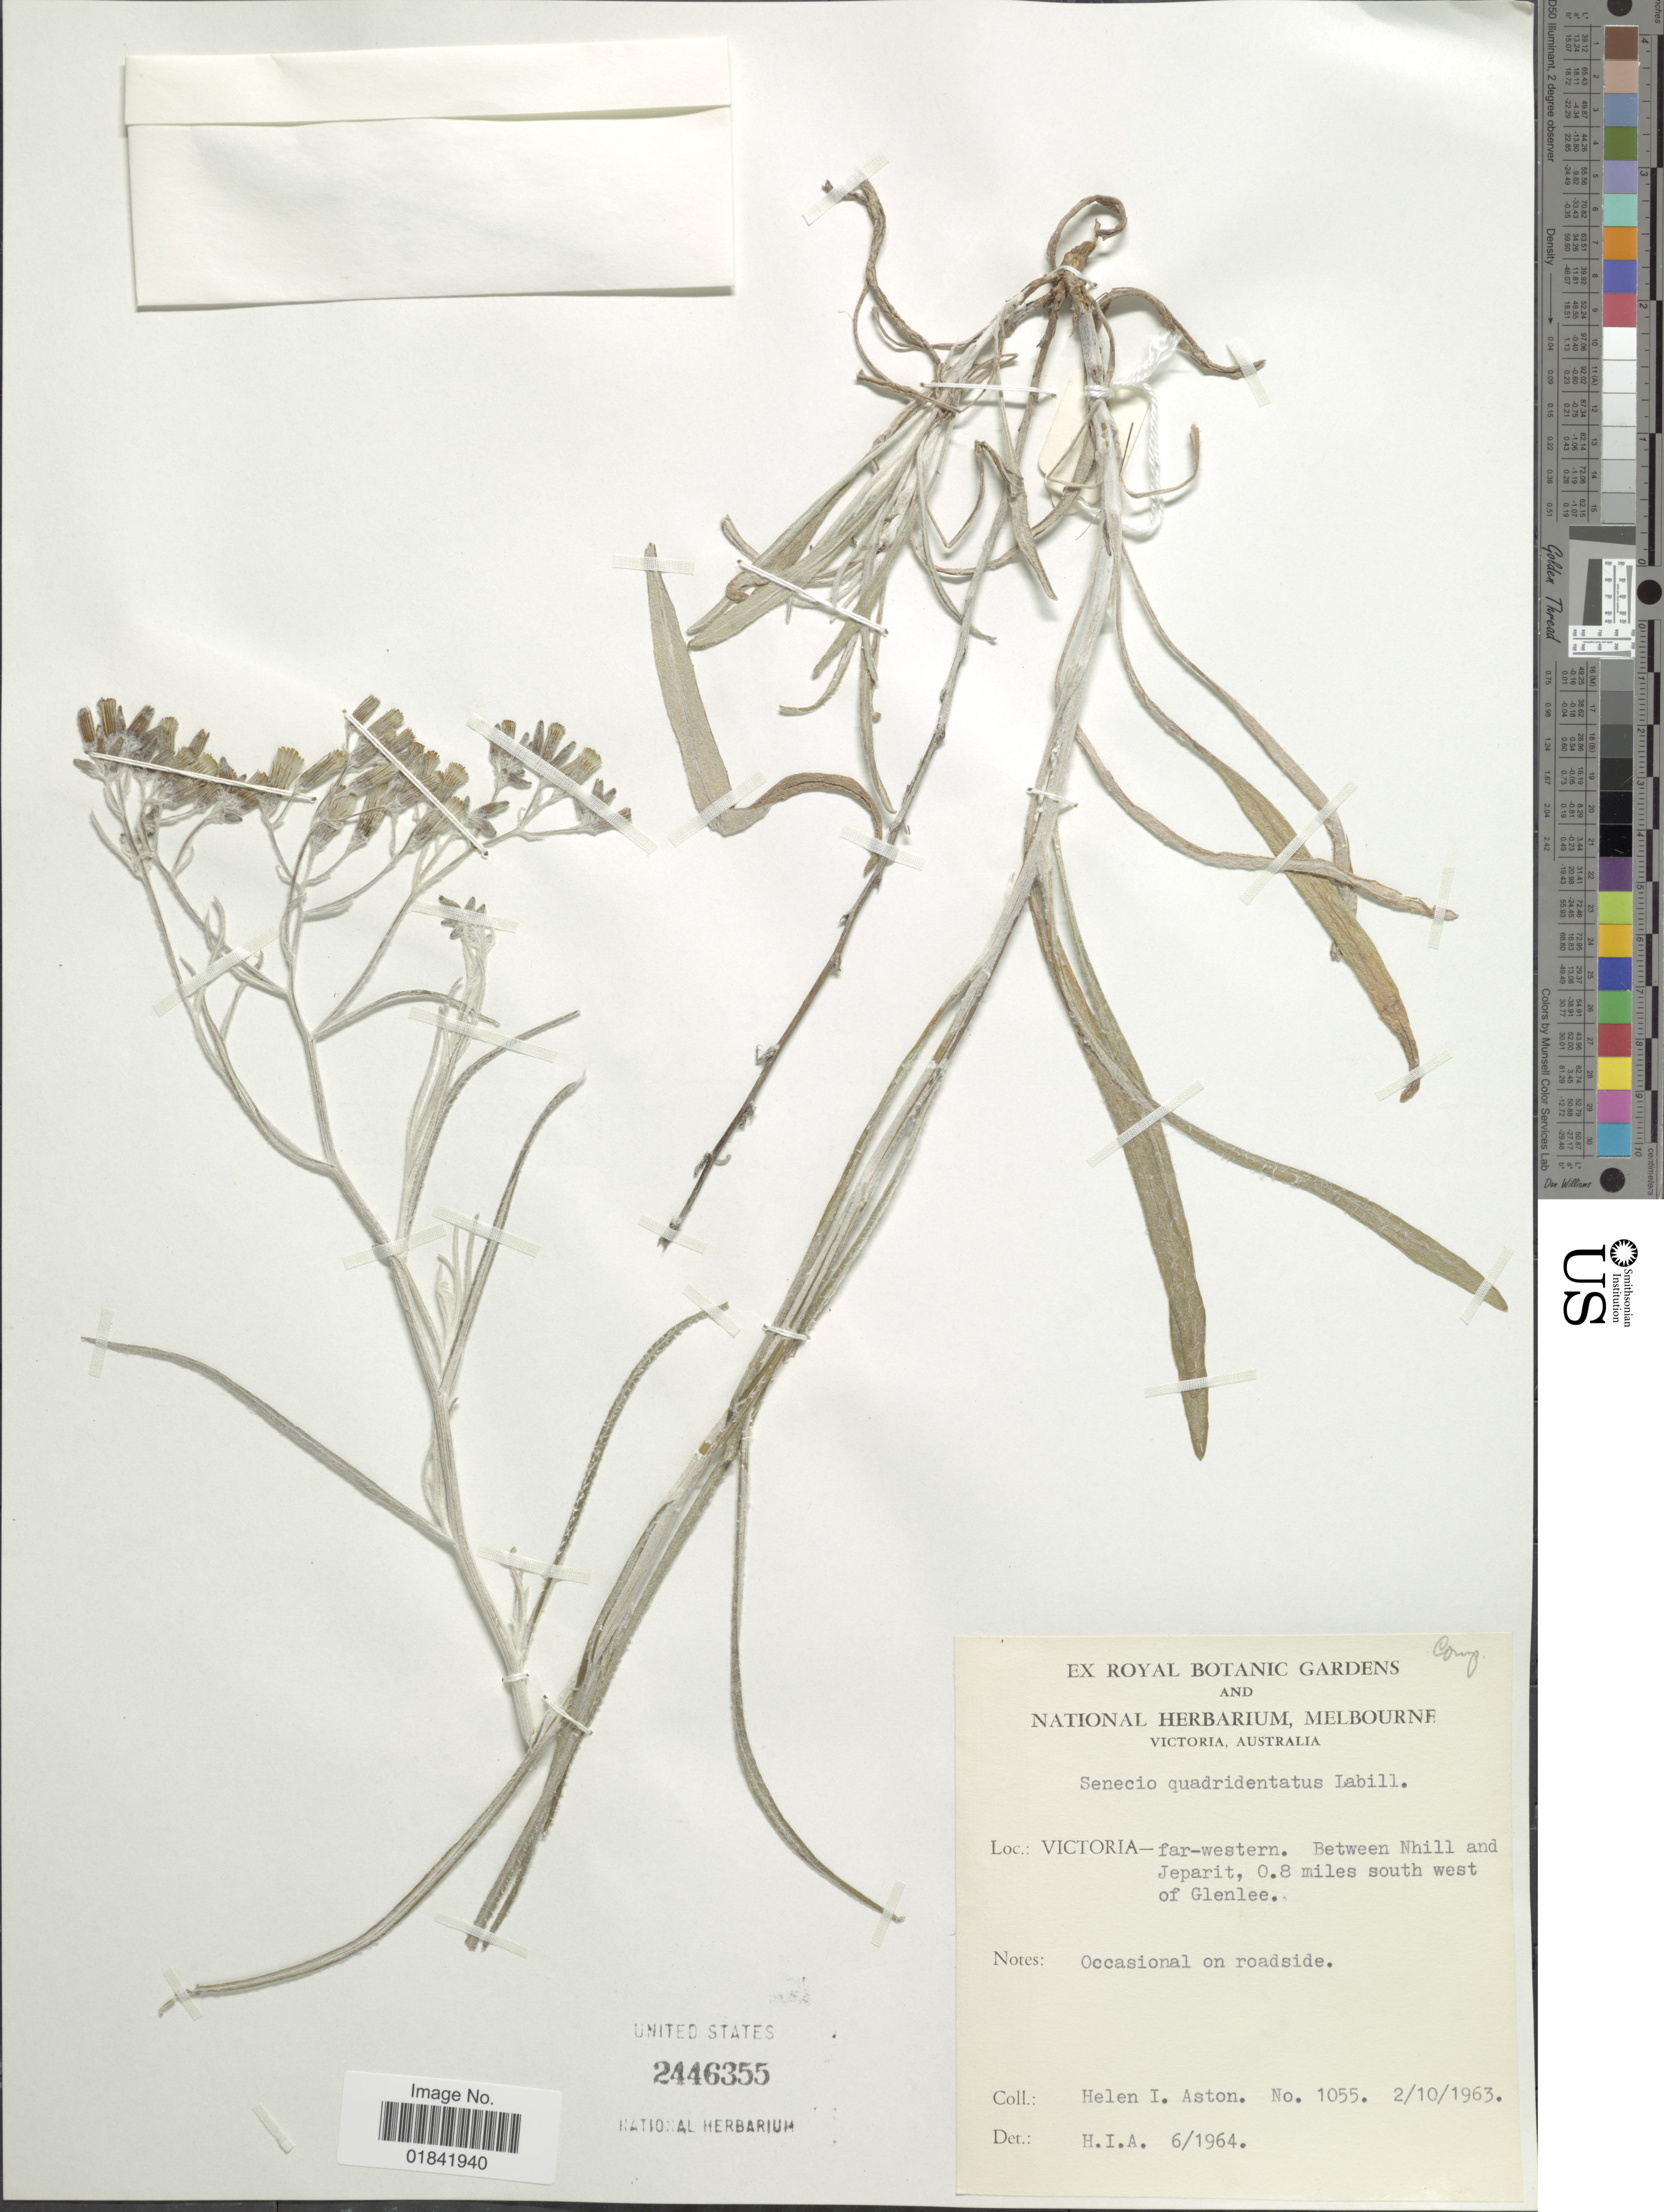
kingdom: Plantae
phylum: Tracheophyta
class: Magnoliopsida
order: Asterales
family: Asteraceae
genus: Senecio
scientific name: Senecio quadridentatus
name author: Labill.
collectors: H. I. Aston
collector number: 1055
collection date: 1963-10-02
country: Australia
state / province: Victoria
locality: Victoria, Far-western, between Nhill and Jeparit, 0.8 miles south west of Glenlee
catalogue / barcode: US 2446355